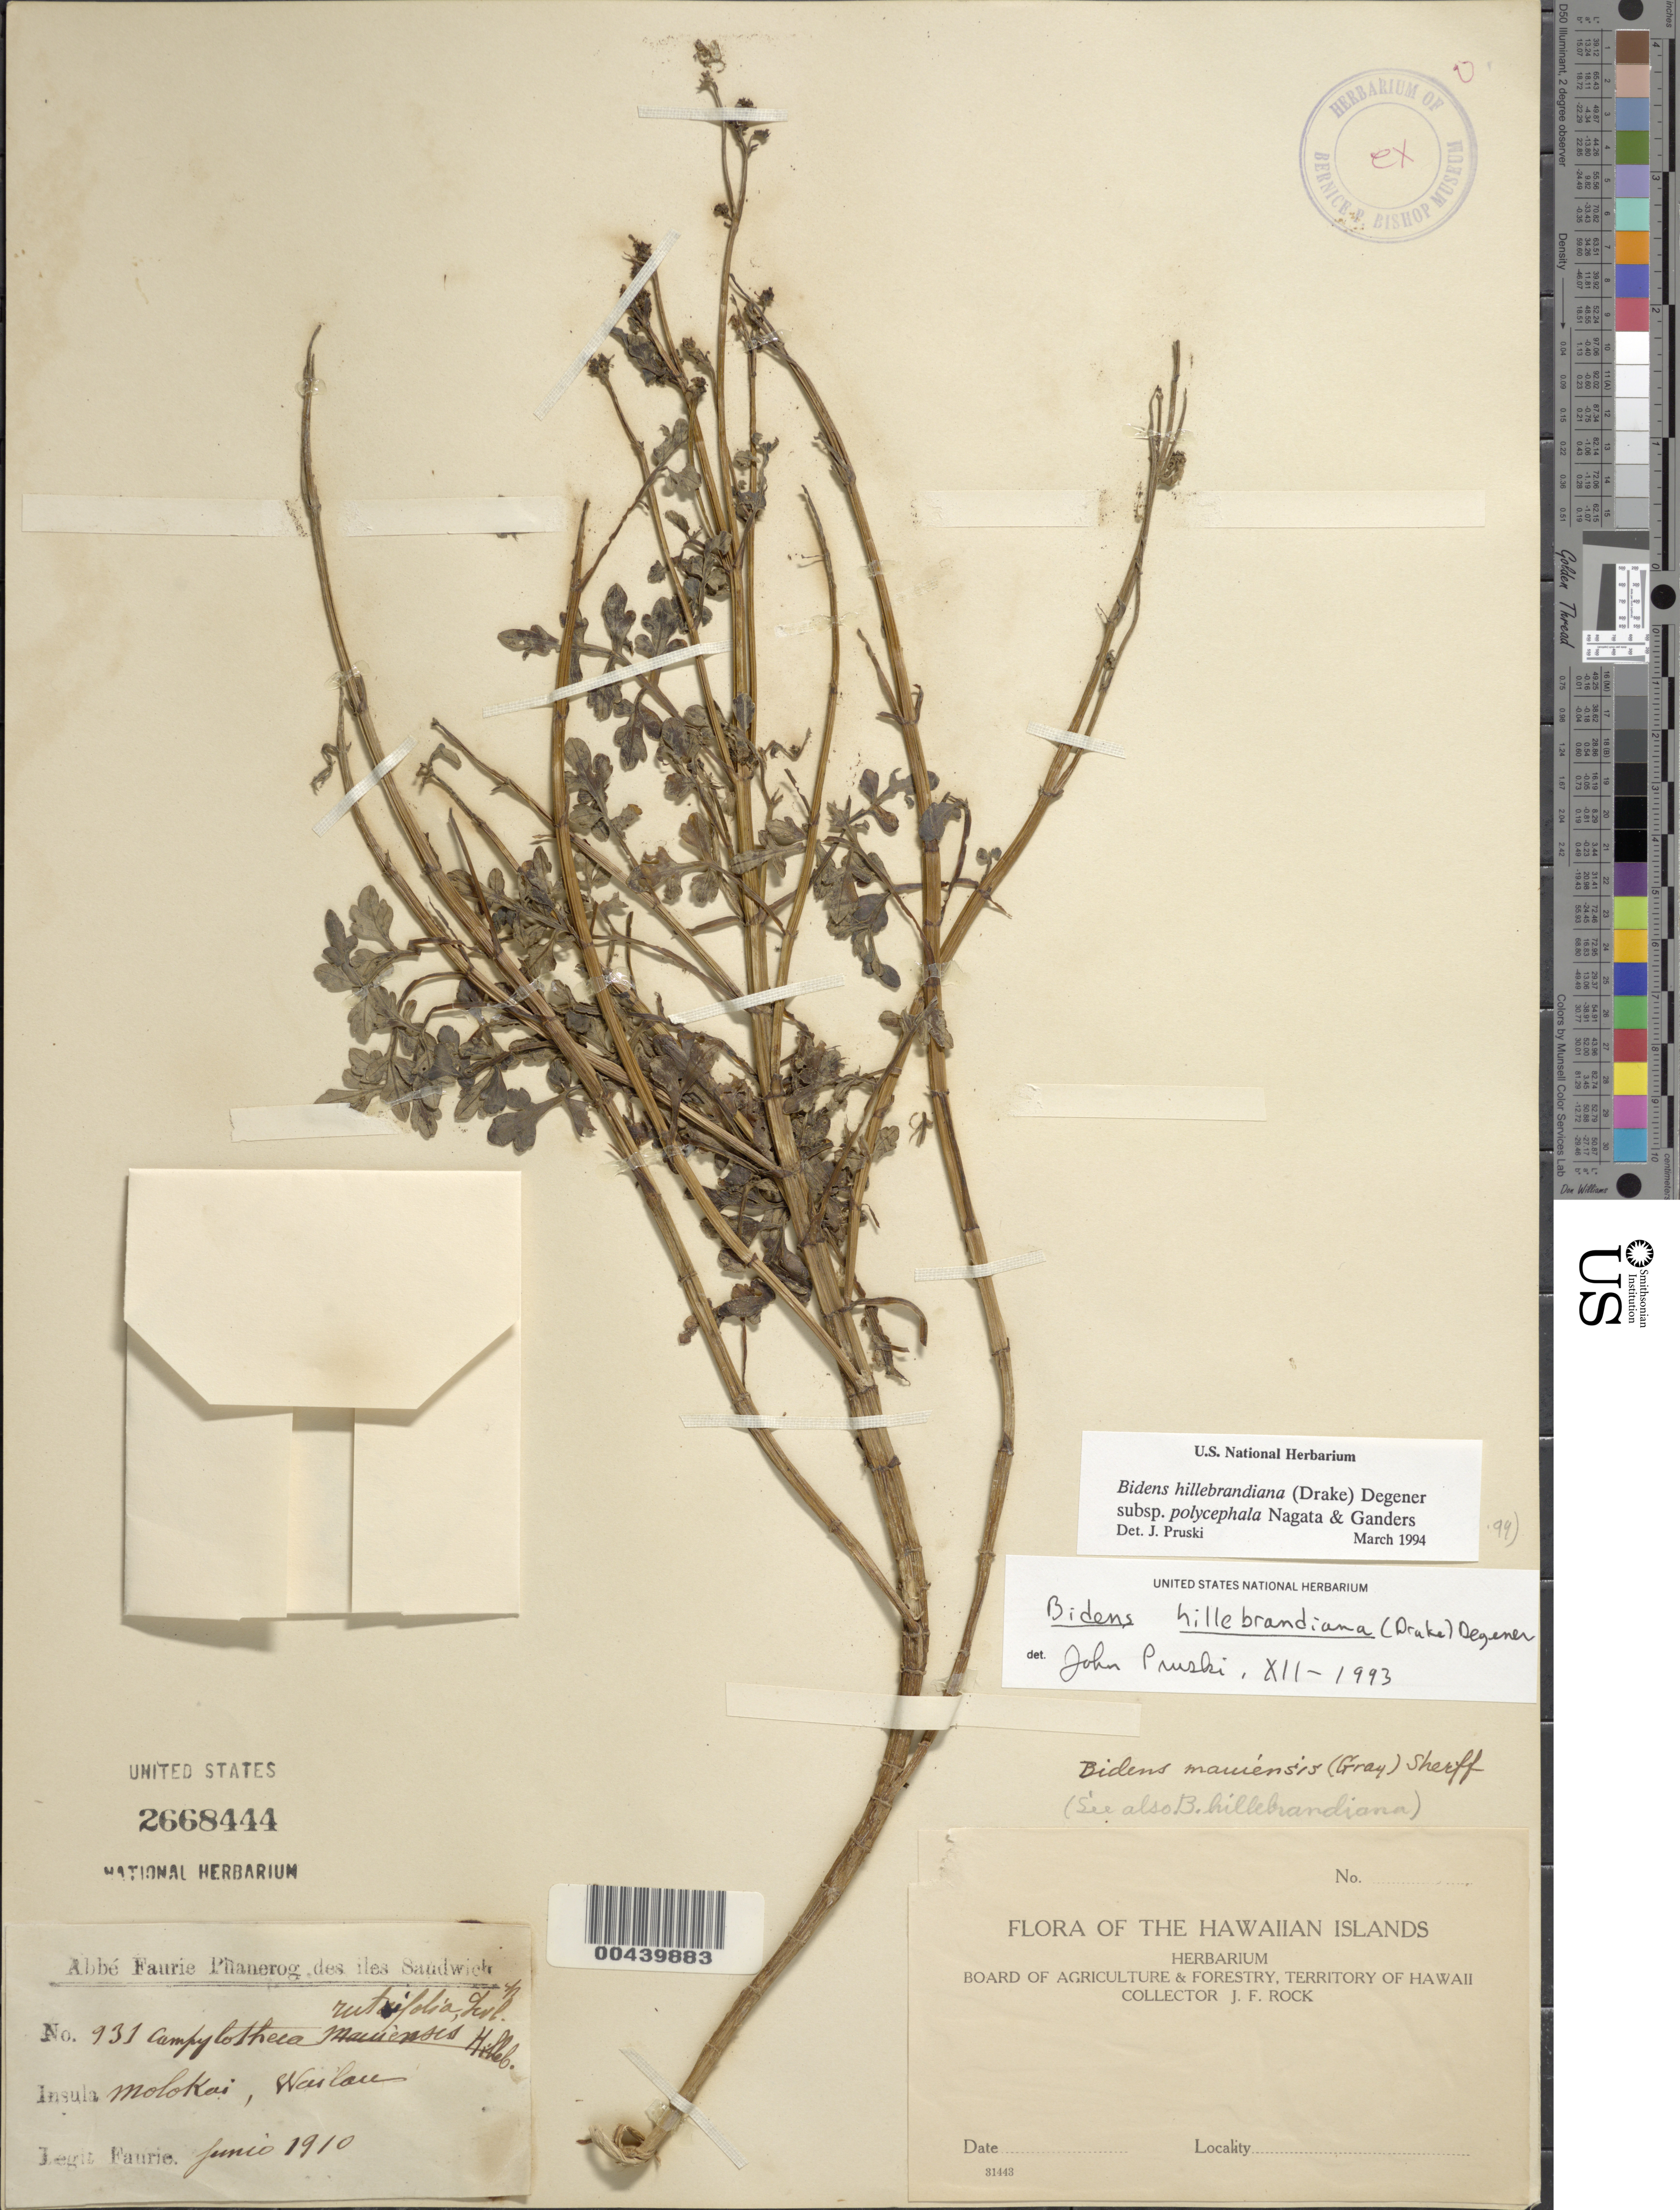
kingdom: Plantae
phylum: Tracheophyta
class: Magnoliopsida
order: Asterales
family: Asteraceae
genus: Bidens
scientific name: Bidens hillebrandiana subsp. polycephala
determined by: Pruski, J. F.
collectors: A. Faurie & J. F. Rock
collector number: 931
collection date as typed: Jun 1910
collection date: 1910-06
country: United States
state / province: Hawaii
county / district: Kauai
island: Kaua'i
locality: Wailau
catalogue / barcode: US 2668444